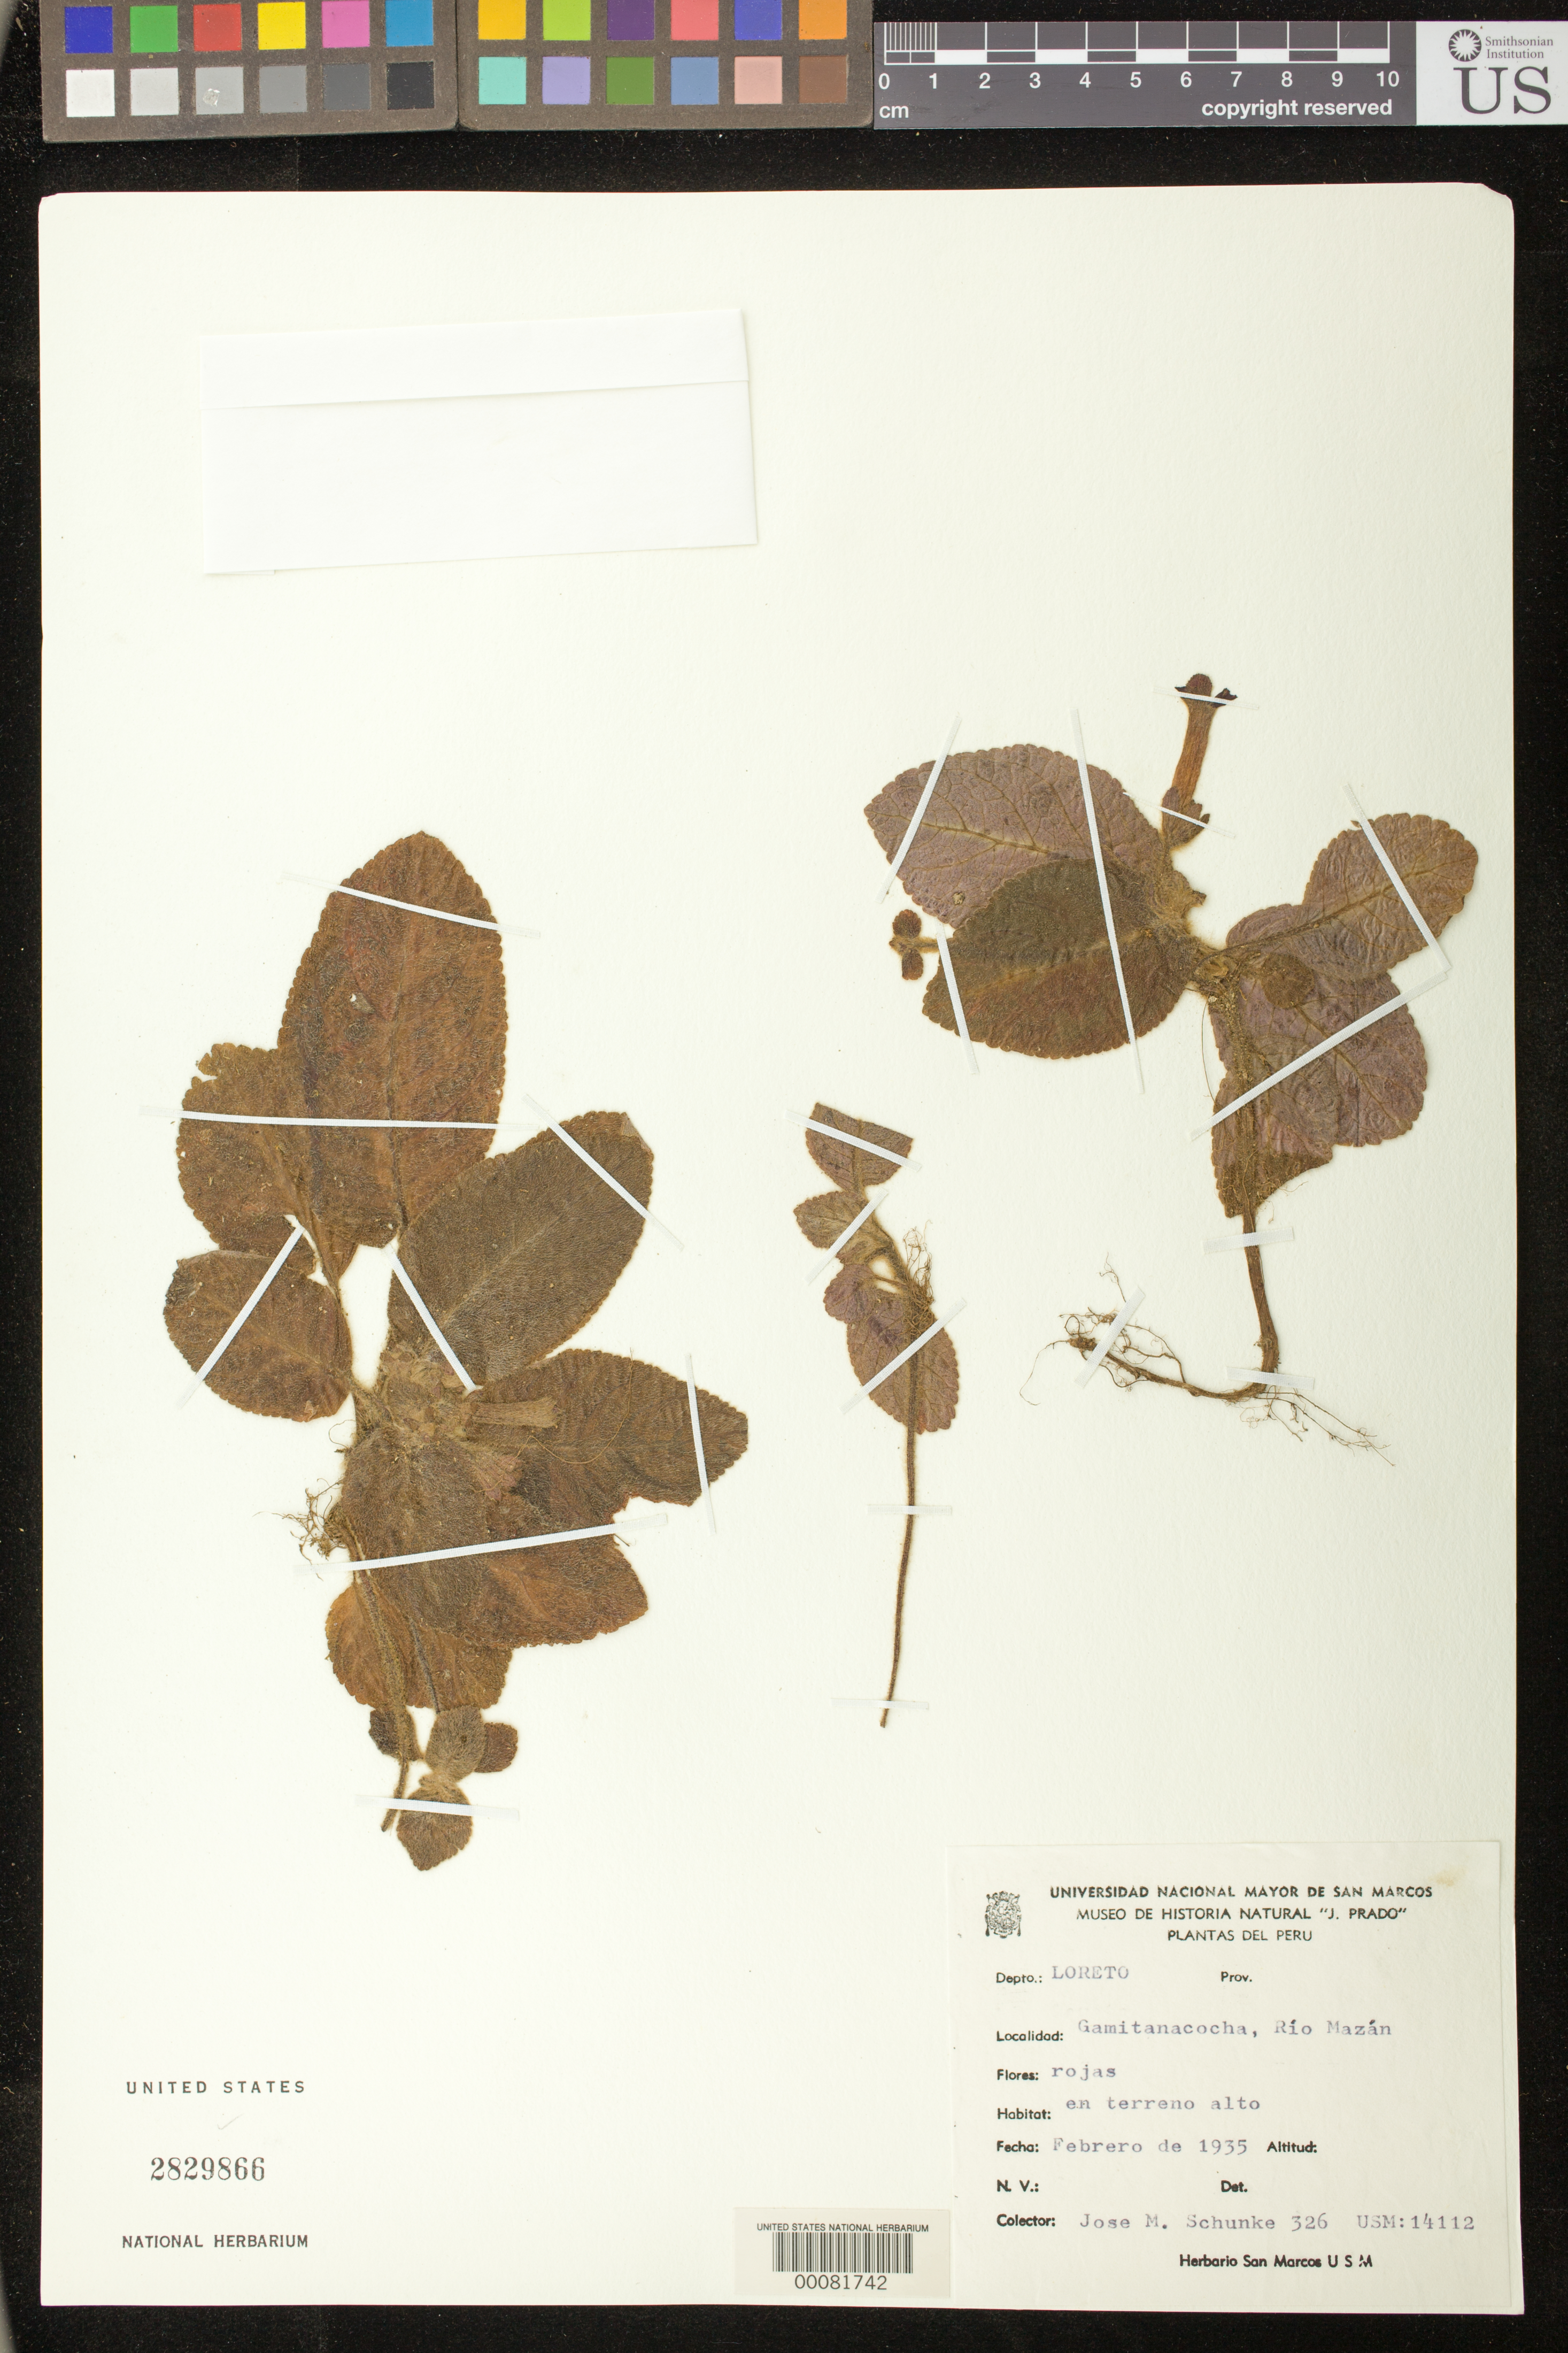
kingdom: Plantae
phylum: Tracheophyta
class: Magnoliopsida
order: Lamiales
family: Gesneriaceae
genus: Episcia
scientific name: Episcia reptans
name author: Mart.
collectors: J. M. Schunke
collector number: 326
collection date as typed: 27 Feb 1935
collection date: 1935-02-27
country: Peru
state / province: Loreto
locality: Gamitanacocha, Rio Mazan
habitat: In rising ground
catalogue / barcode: US 2829866